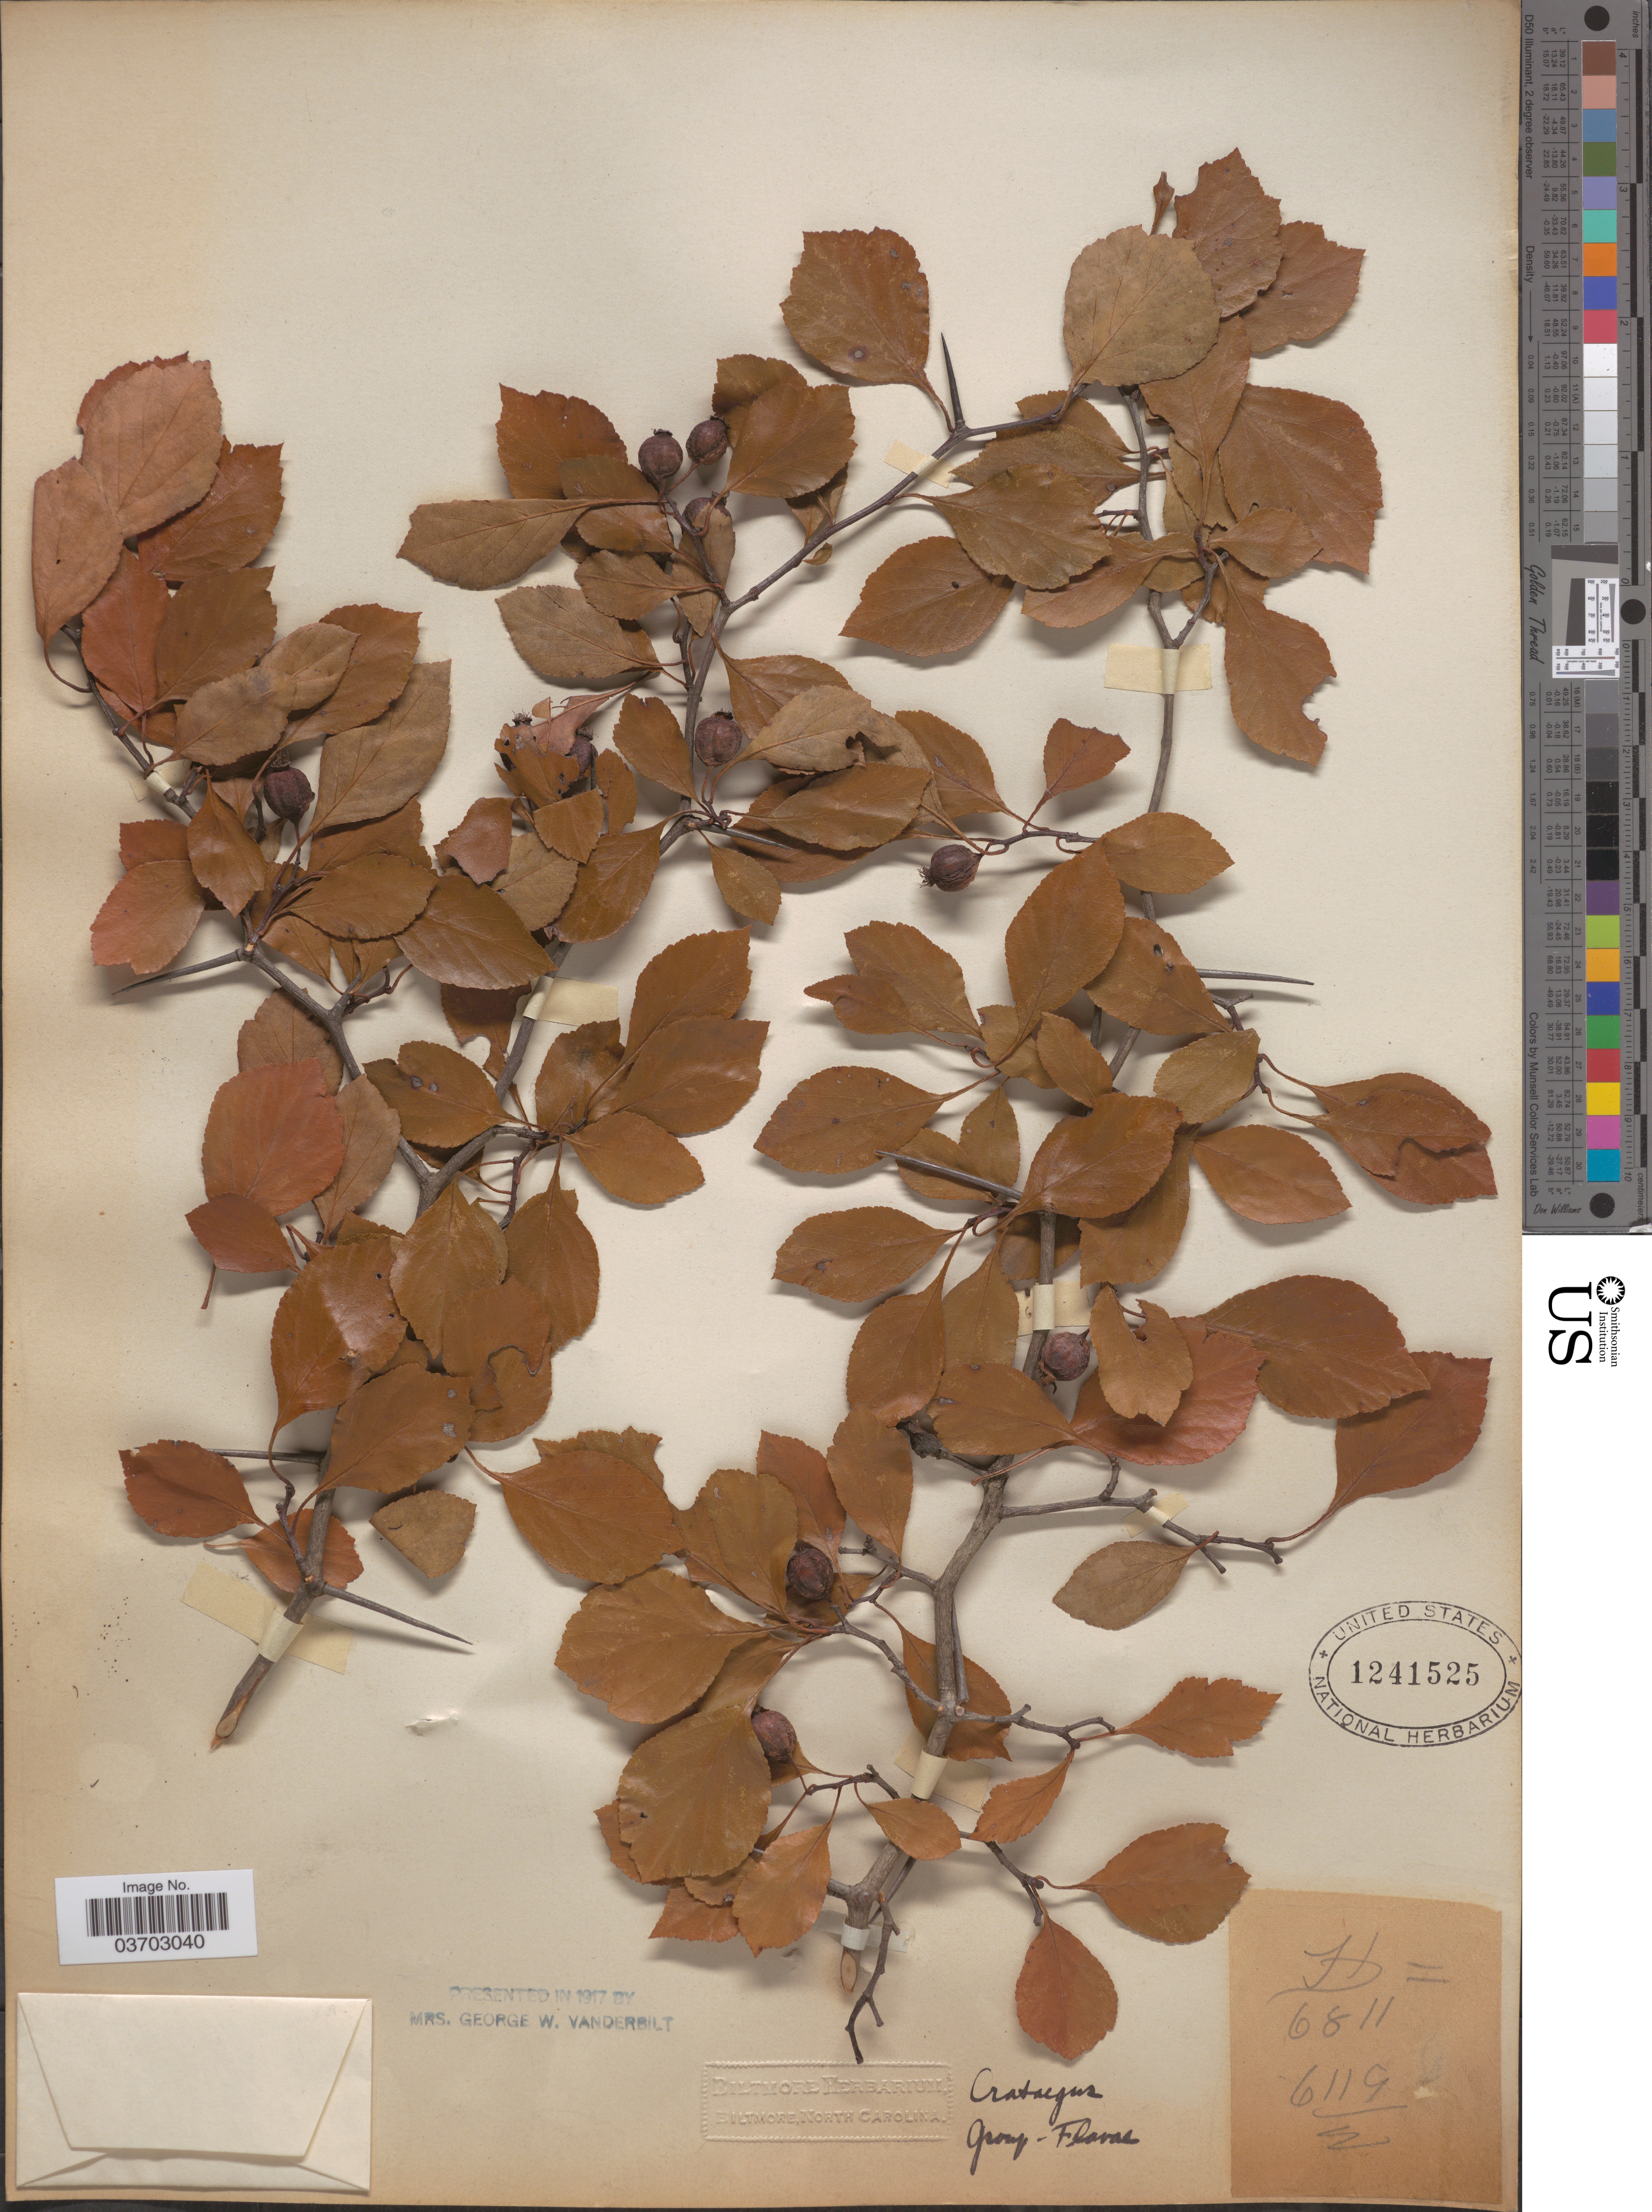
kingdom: Plantae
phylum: Tracheophyta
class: Magnoliopsida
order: Rosales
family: Rosaceae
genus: Crataegus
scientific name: Crataegus sp.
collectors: ex herb. Biltmore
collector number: H6811=6119/2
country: United States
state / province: North Carolina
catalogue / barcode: US 1241525